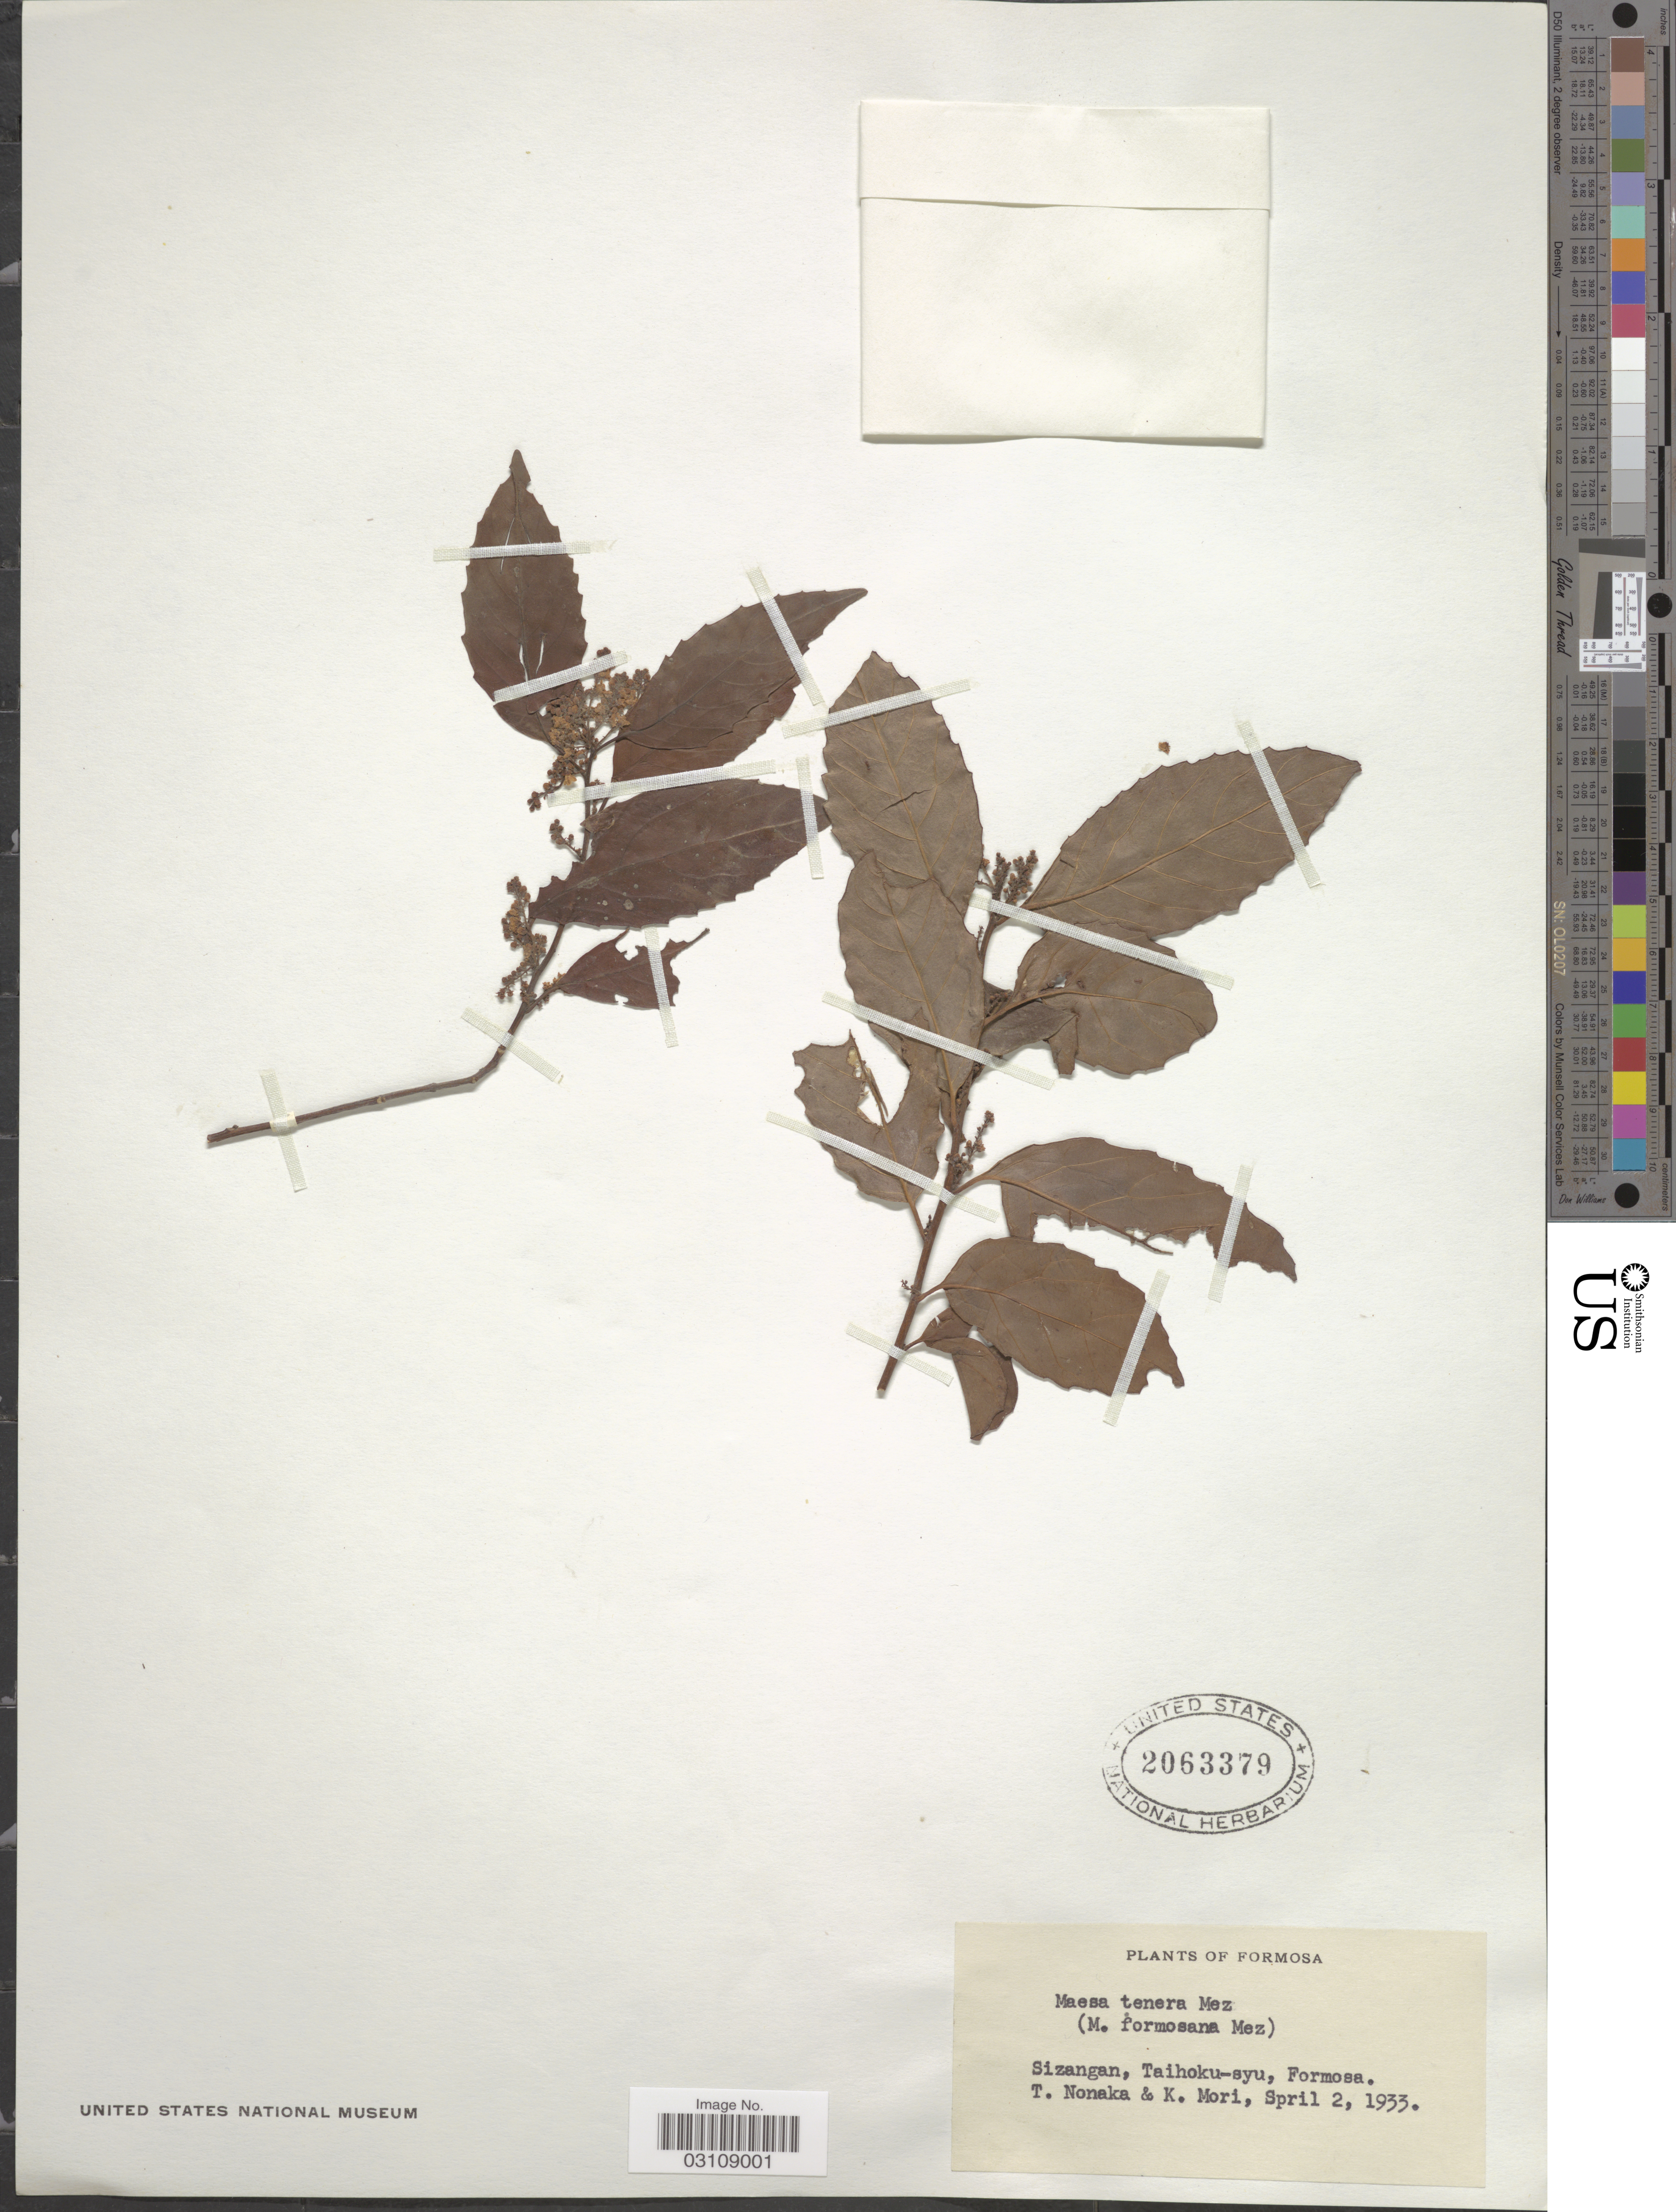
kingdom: Plantae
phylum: Tracheophyta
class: Magnoliopsida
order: Ericales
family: Primulaceae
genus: Maesa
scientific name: Maesa tenera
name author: Mez in Engl.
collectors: T. Nonaka & K. Mori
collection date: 1933-04-02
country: Taiwan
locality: Sizangan, Taihoku-syu, Formosa.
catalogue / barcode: US 2063379